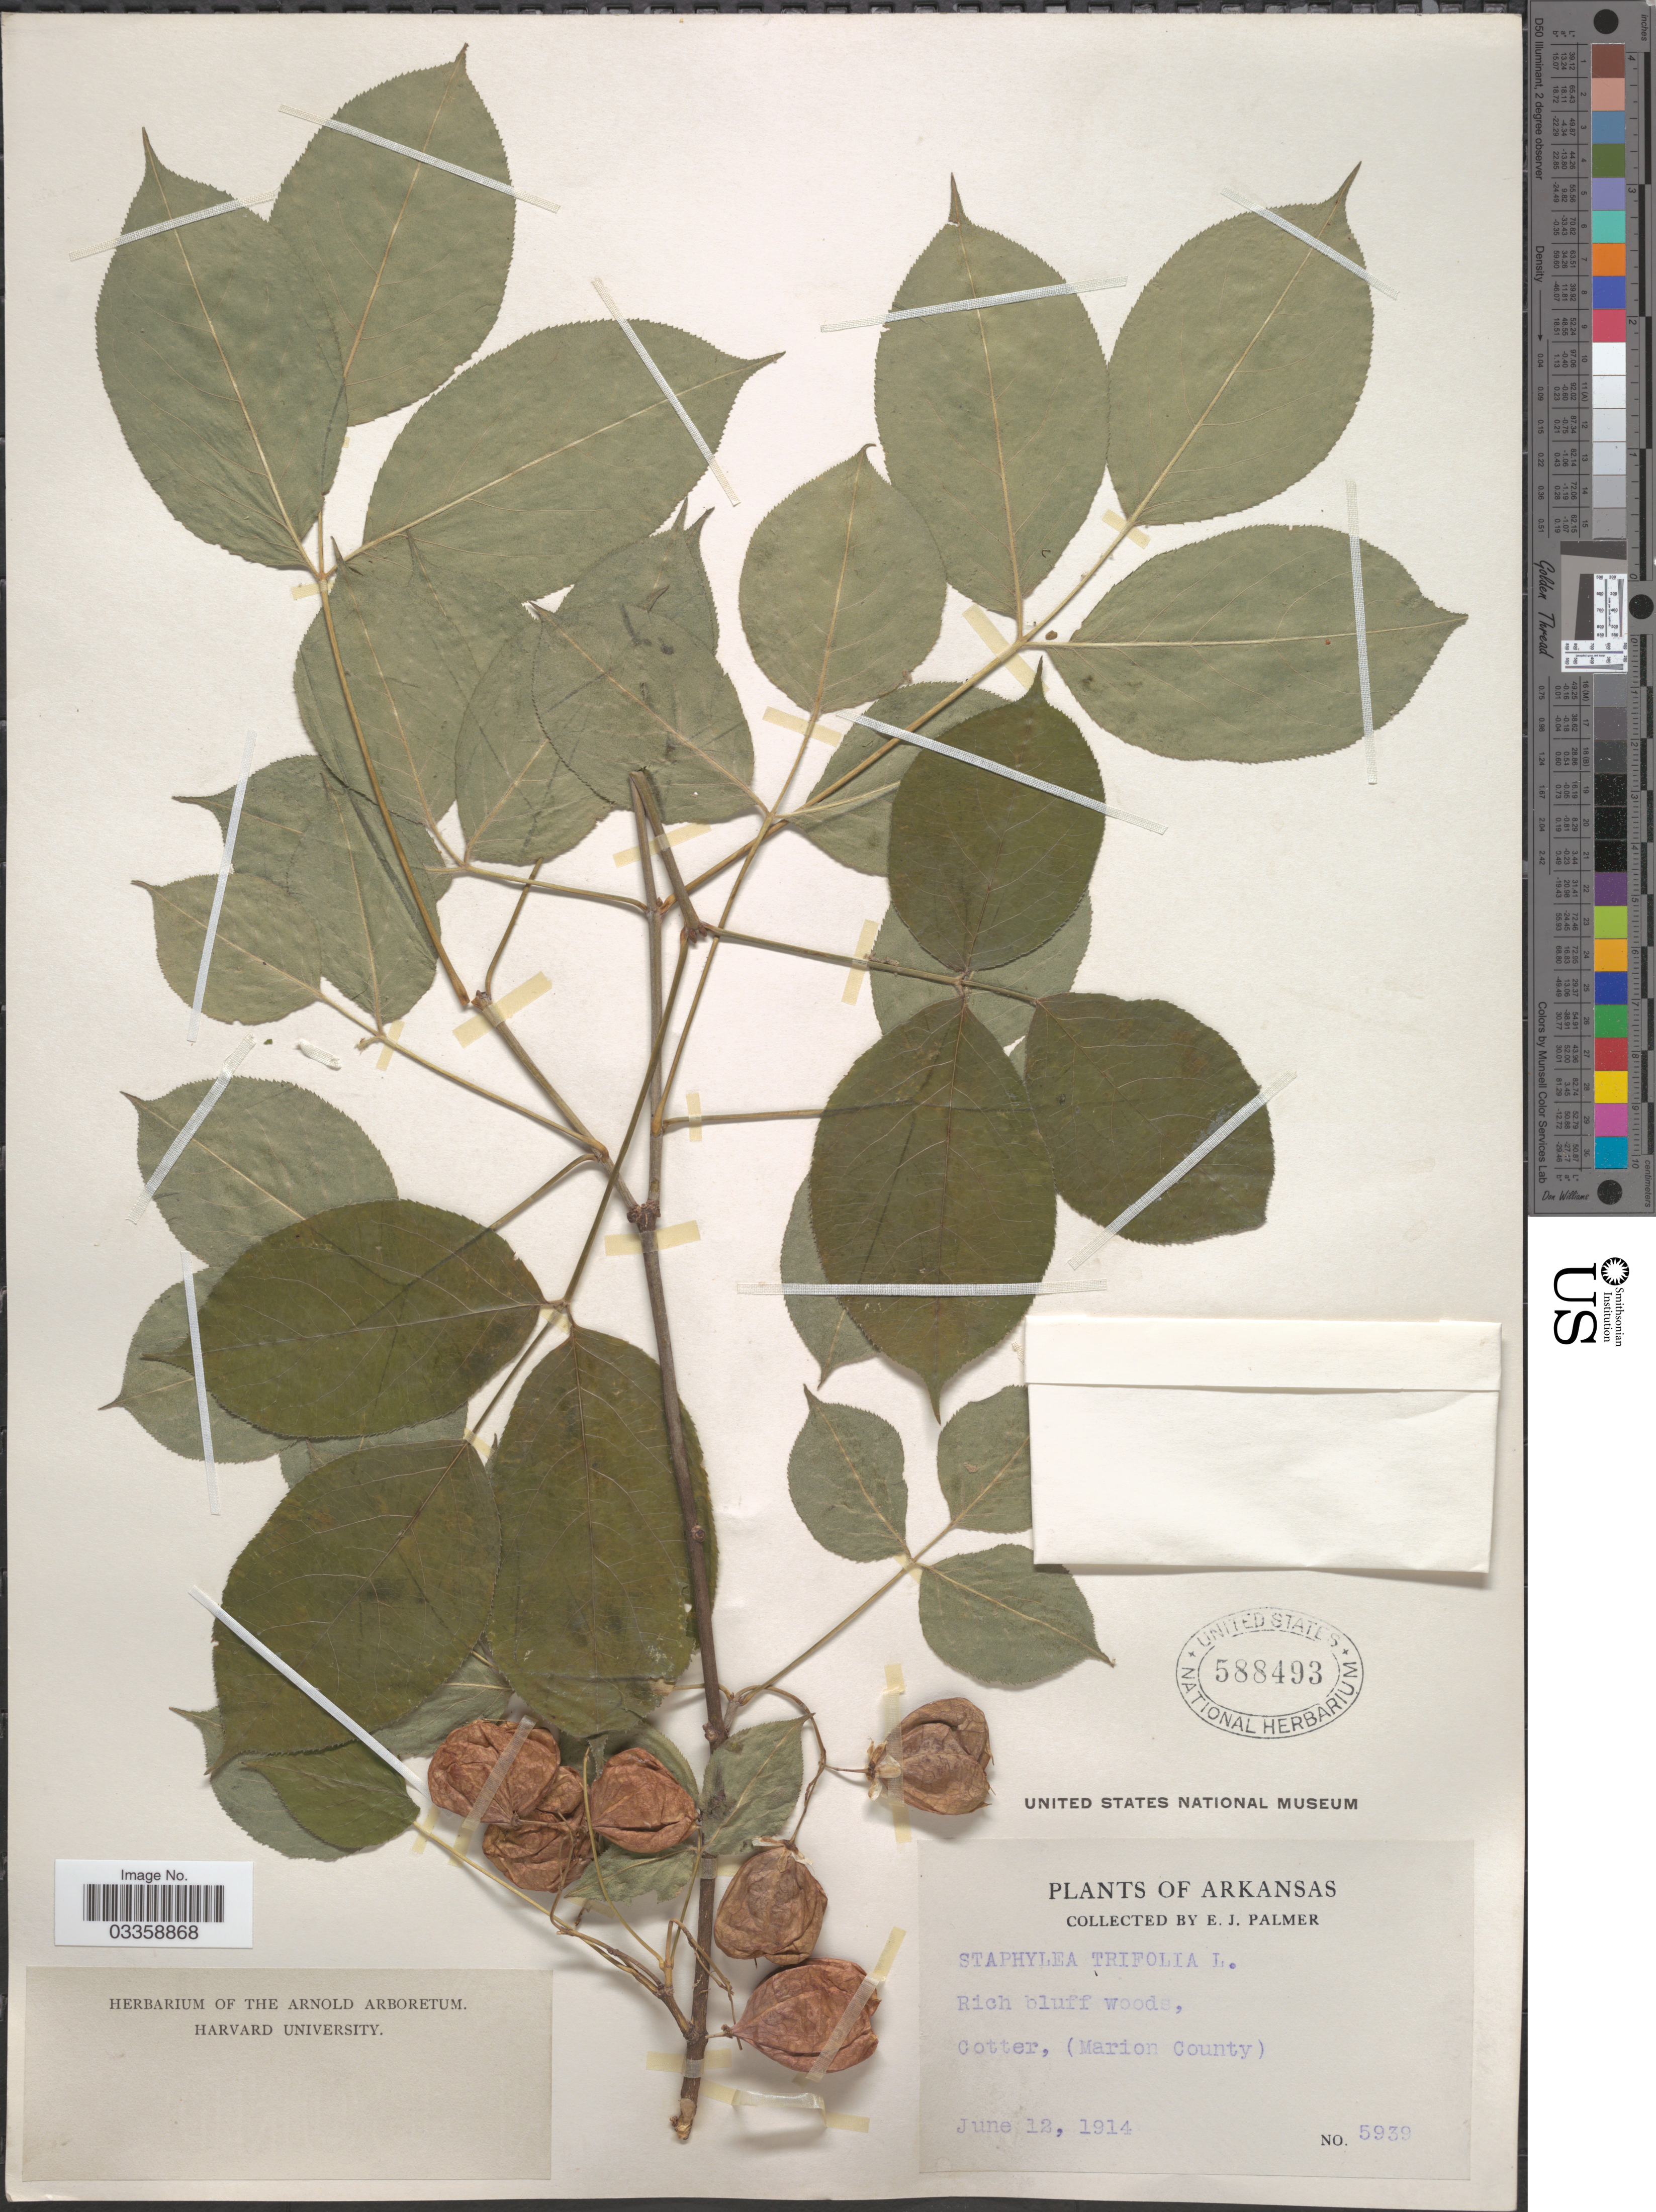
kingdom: Plantae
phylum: Tracheophyta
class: Magnoliopsida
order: Crossosomatales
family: Staphyleaceae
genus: Staphylea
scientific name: Staphylea trifolia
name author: L.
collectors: E. J. Palmer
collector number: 5939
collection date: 1914-06-12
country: United States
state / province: Arkansas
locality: Cotter, (Marion County).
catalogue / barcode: US 588493